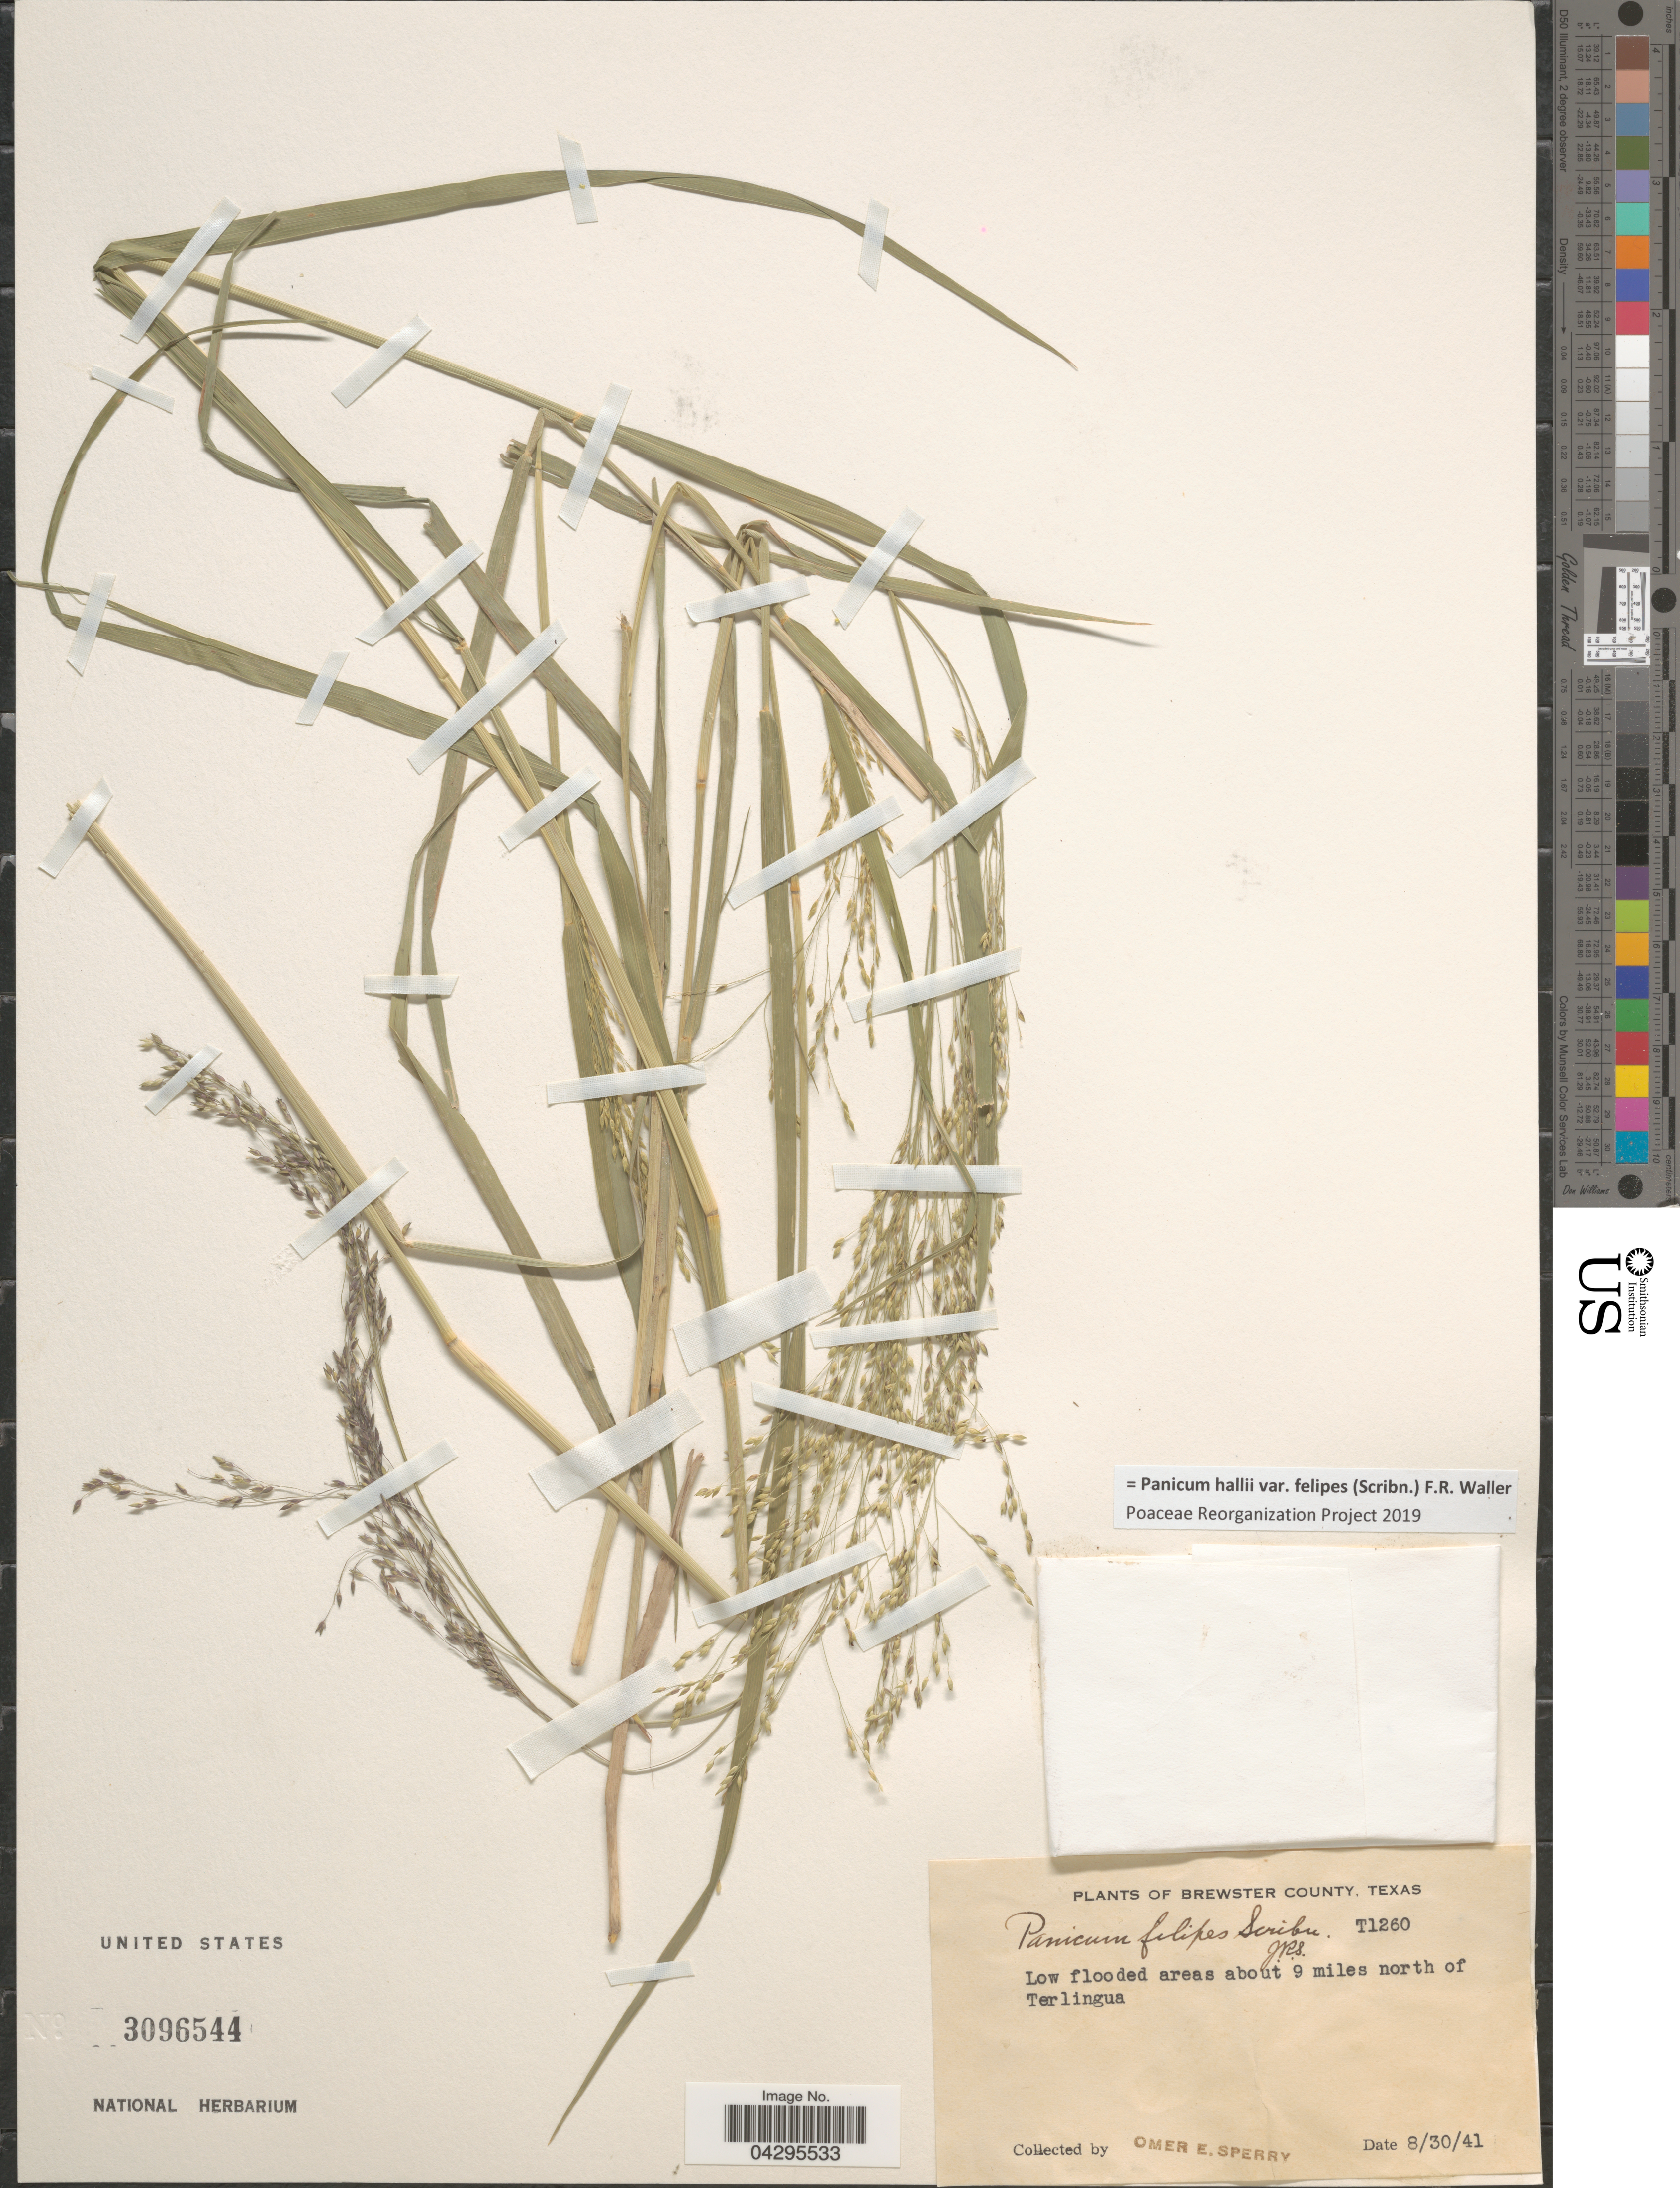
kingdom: Plantae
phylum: Tracheophyta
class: Liliopsida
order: Poales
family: Poaceae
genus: Panicum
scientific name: Panicum hallii var. felipes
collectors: O. E. Sperry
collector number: T1260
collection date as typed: Transcribed d/m/y: 30/8/41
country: United States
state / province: Texas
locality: Brewster County. Low flooded areas about 9 miles north of Terlingua.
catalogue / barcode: US 3096544